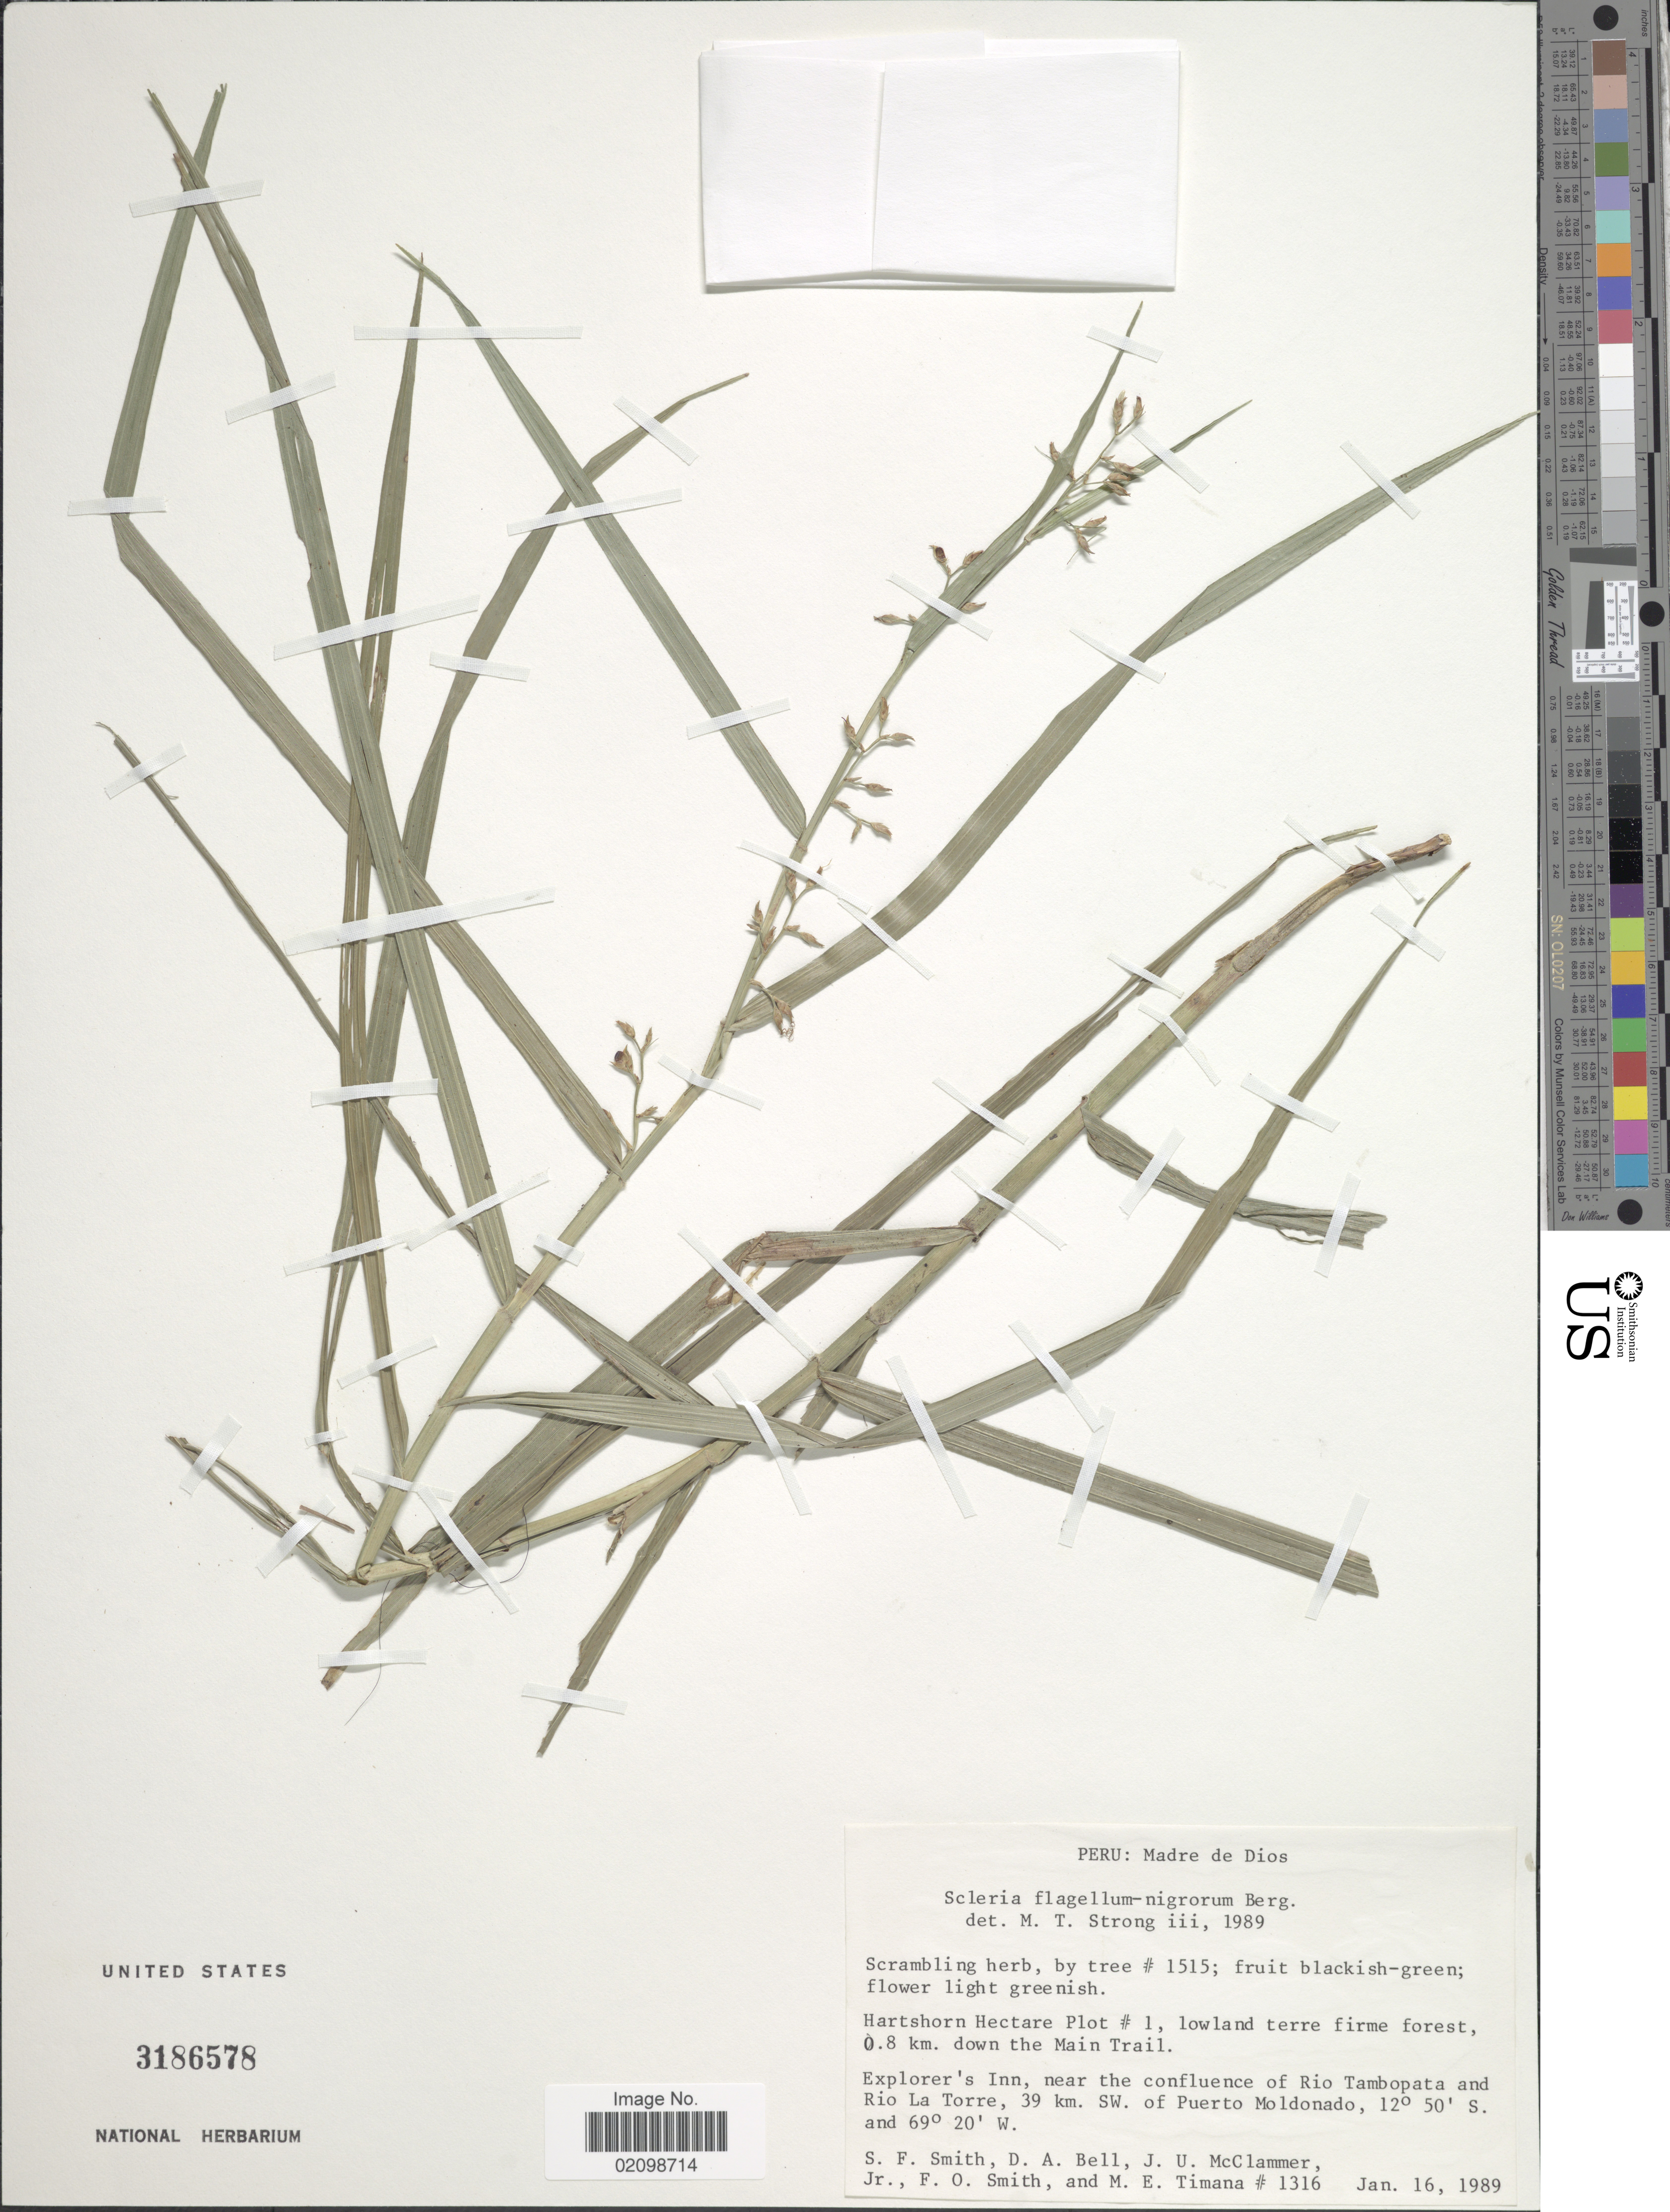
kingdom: Plantae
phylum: Tracheophyta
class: Liliopsida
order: Poales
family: Cyperaceae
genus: Scleria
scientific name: Scleria flagellum-nigrorum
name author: P.J. Bergius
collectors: S.F. Smith, D. A. Bell, J. McClammer Jr. & F. Smith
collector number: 1316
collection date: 1989-01-16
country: Peru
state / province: Madre de Dios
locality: Madre de Dios. Hartshorn Hectare Plot # 1, lowland terre firme forest 0.8 km. down the Main Trail. Explorer's Inn, near the confluence of Rio Tambopata and Rio La Torre, 39 km. SW. of Puerto Moldonado.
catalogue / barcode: US 3186578